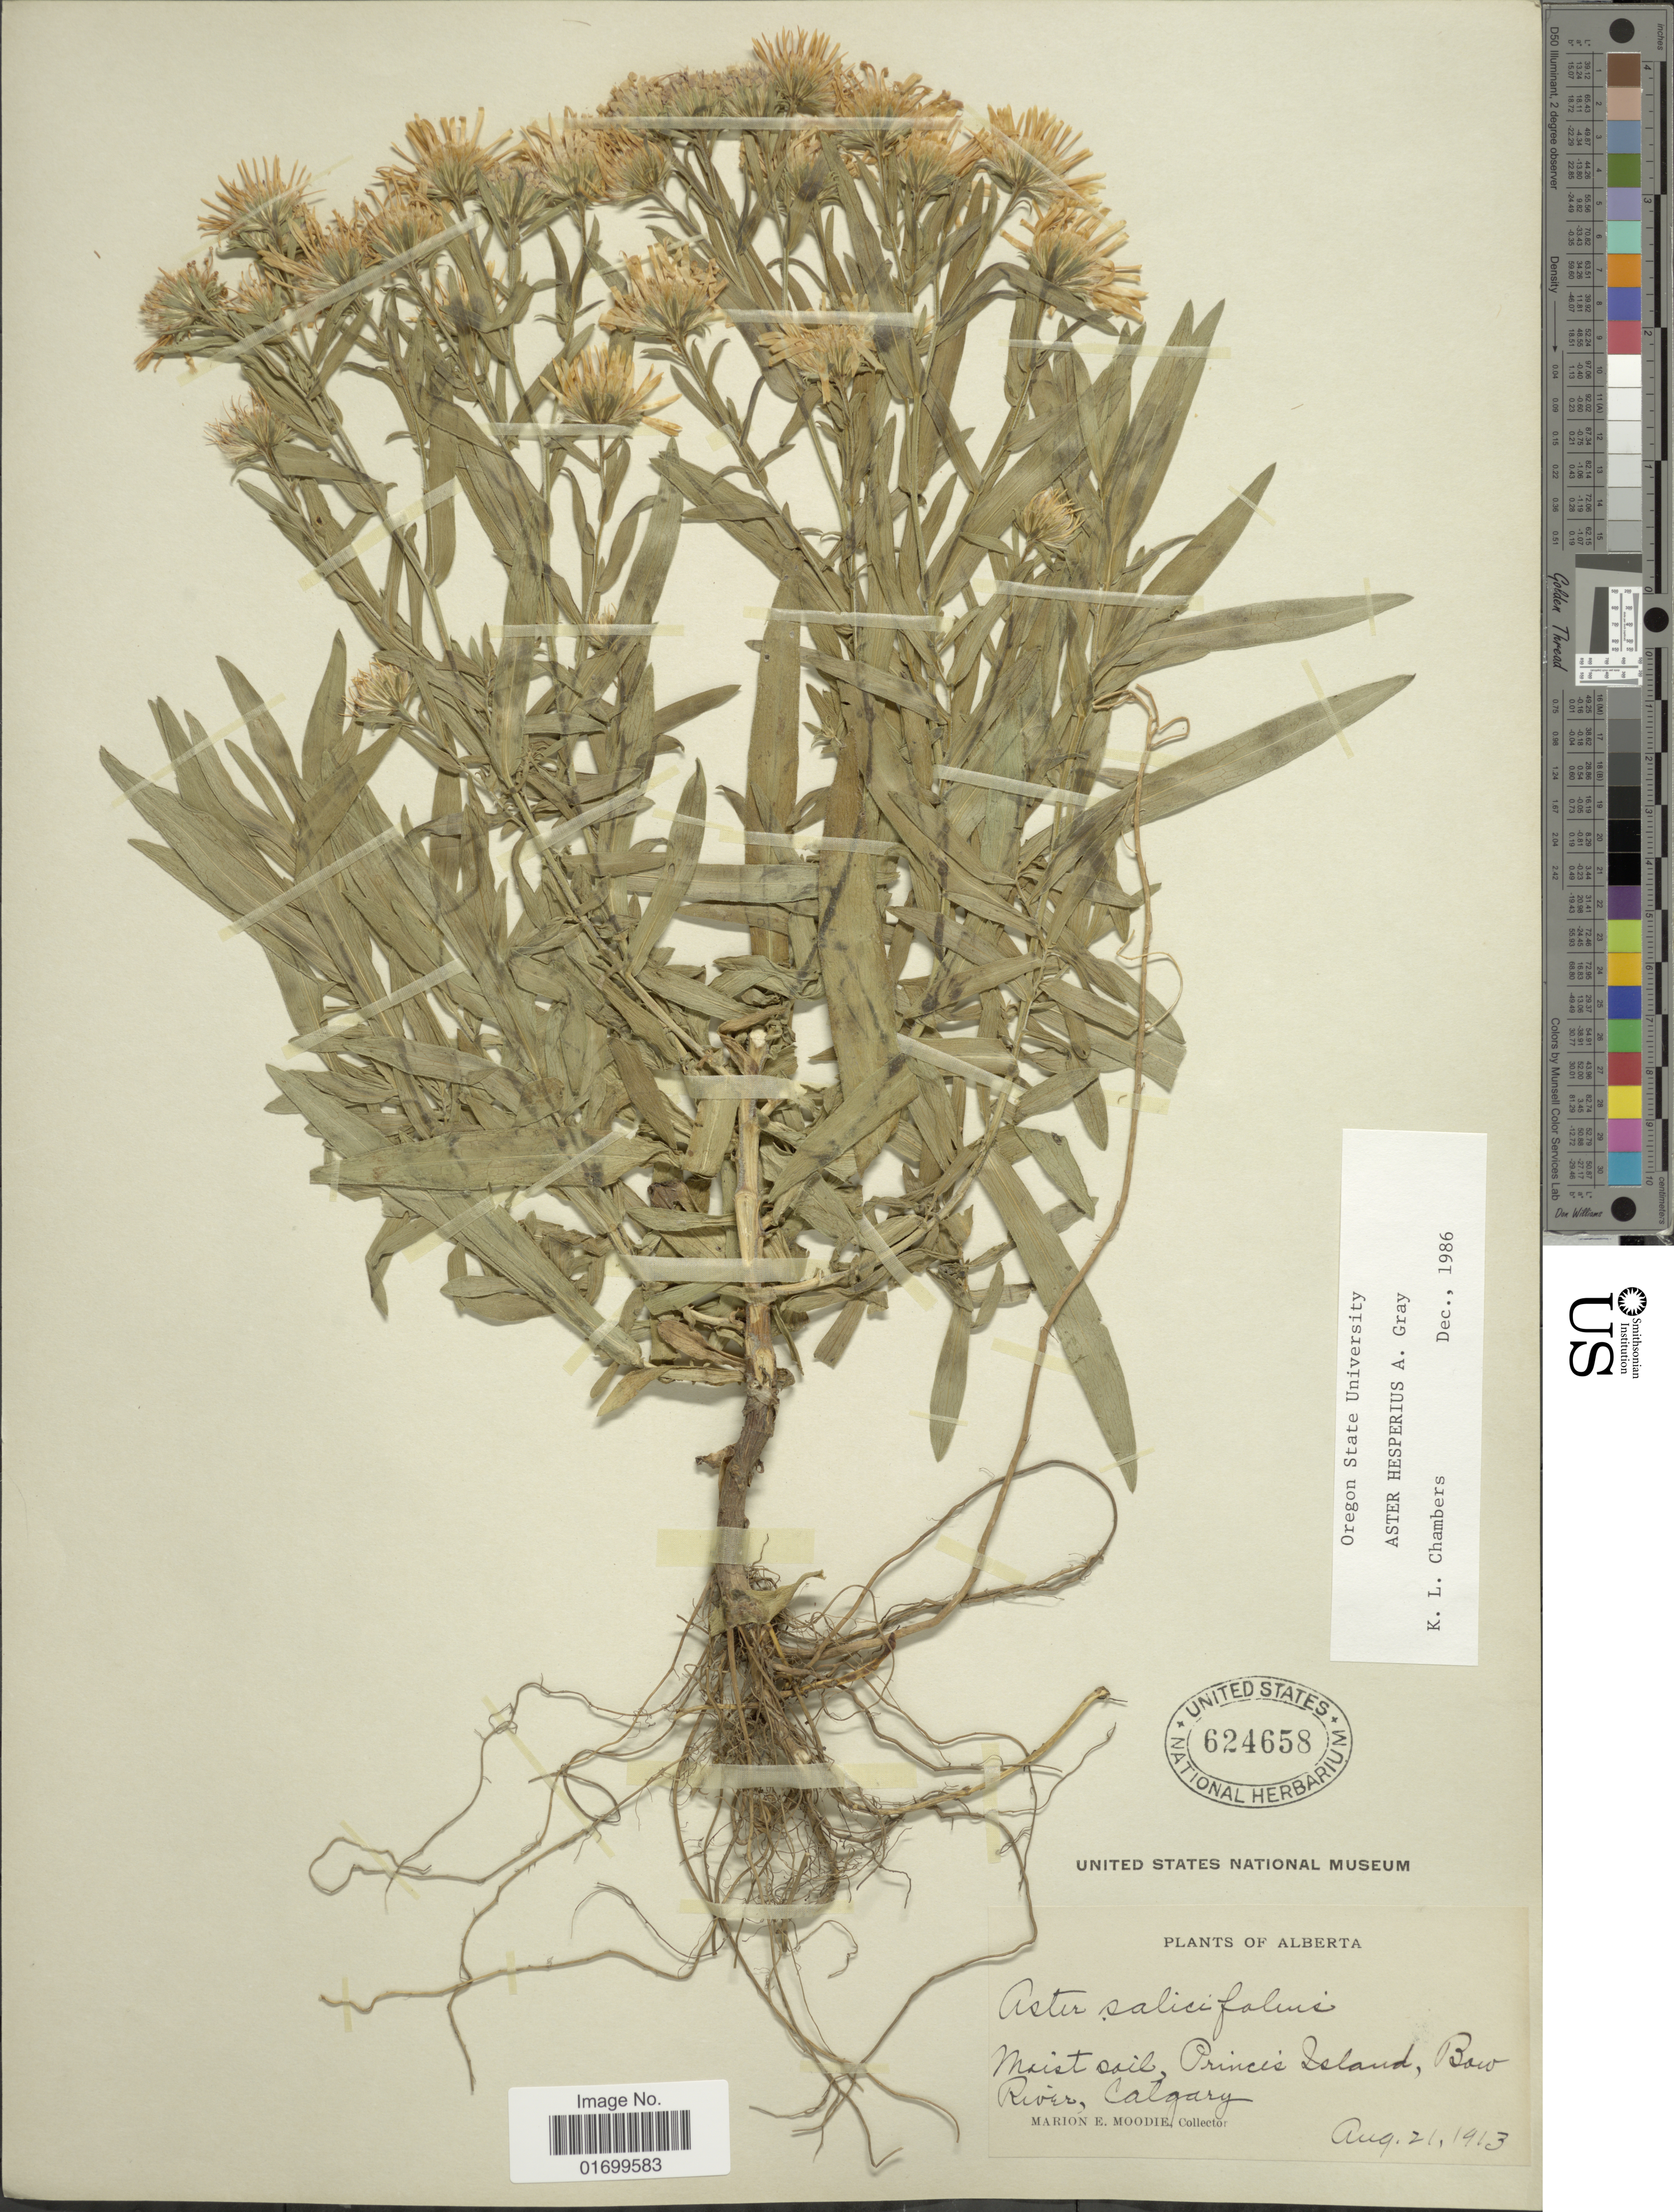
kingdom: Plantae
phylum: Tracheophyta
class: Magnoliopsida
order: Asterales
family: Asteraceae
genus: Symphyotrichum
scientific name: Symphyotrichum hesperium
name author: (A. Gray) Á. Löve & D. Löve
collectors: M. E. Moodie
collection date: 1913-08-21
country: Canada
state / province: Alberta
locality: Princes Island, Bow River, Calgary.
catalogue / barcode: US 624658